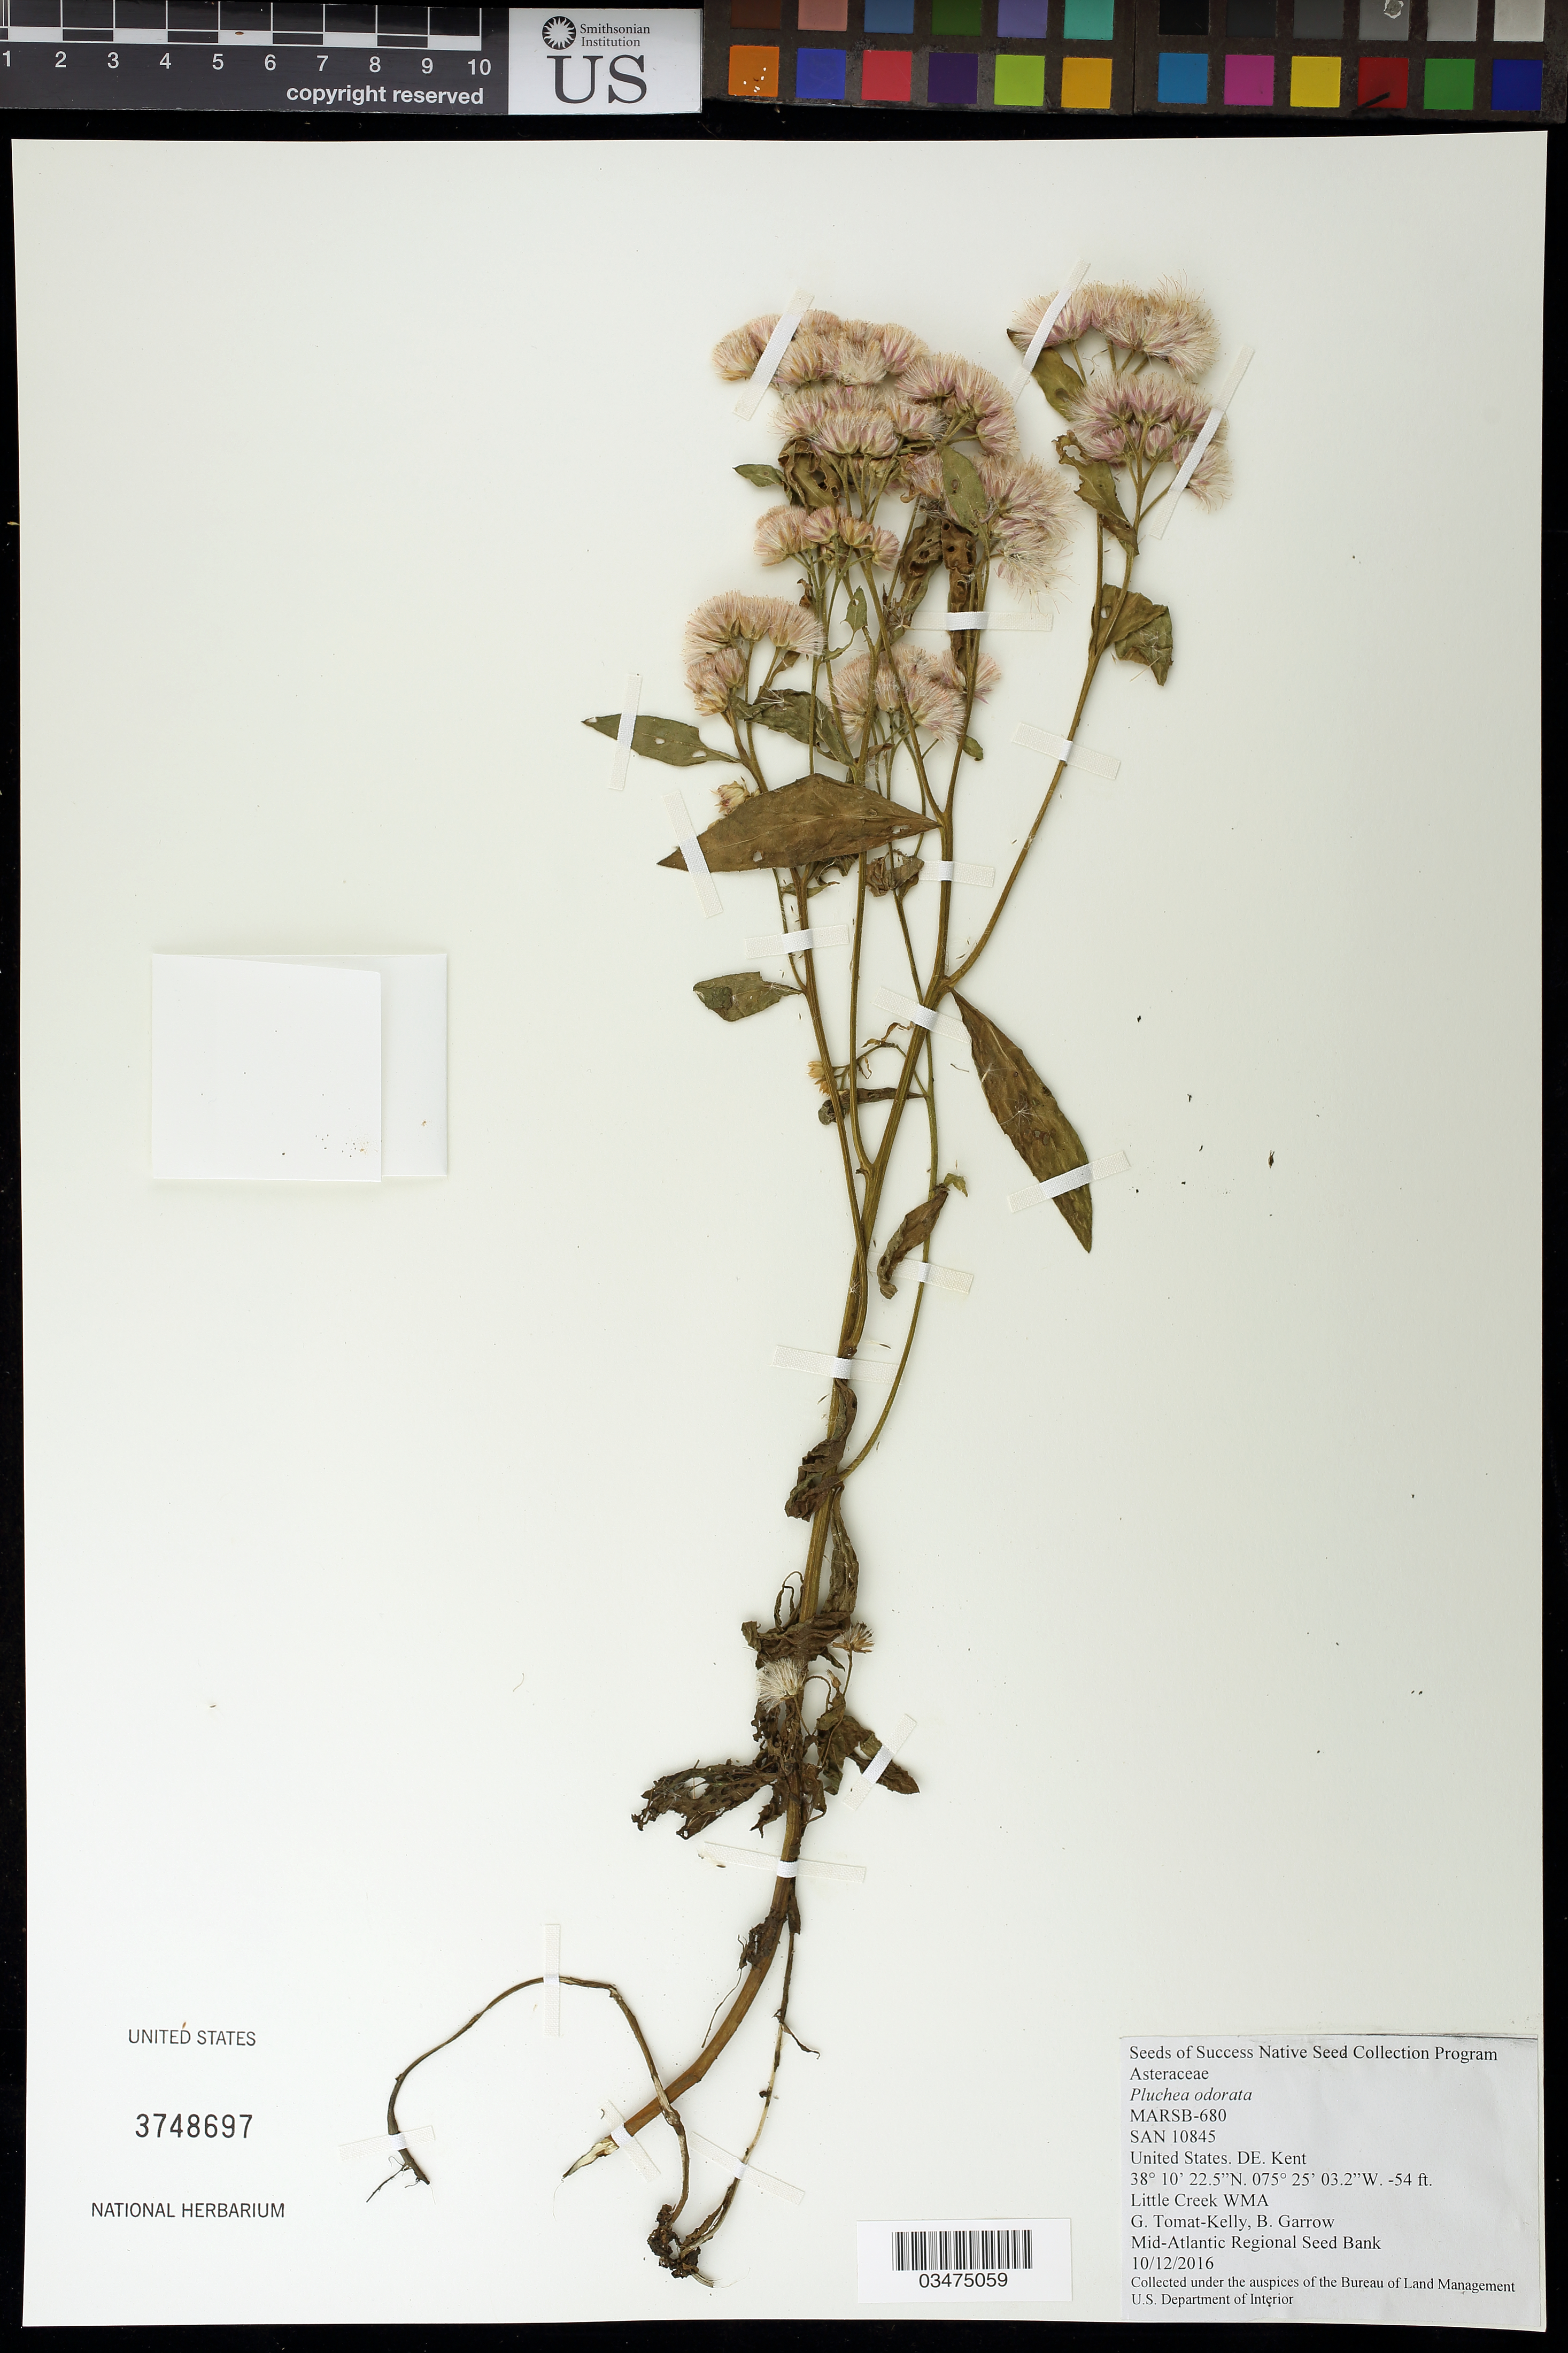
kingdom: Plantae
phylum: Tracheophyta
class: Magnoliopsida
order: Asterales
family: Asteraceae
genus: Pluchea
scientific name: Pluchea odorata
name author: (L.) Cass.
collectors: G. Tomat-Kelly & B. Garrow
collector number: MARSB-680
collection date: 2016-10-12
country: United States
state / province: Delaware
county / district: Kent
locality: Little Creek WMA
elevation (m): -16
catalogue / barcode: US 3748697